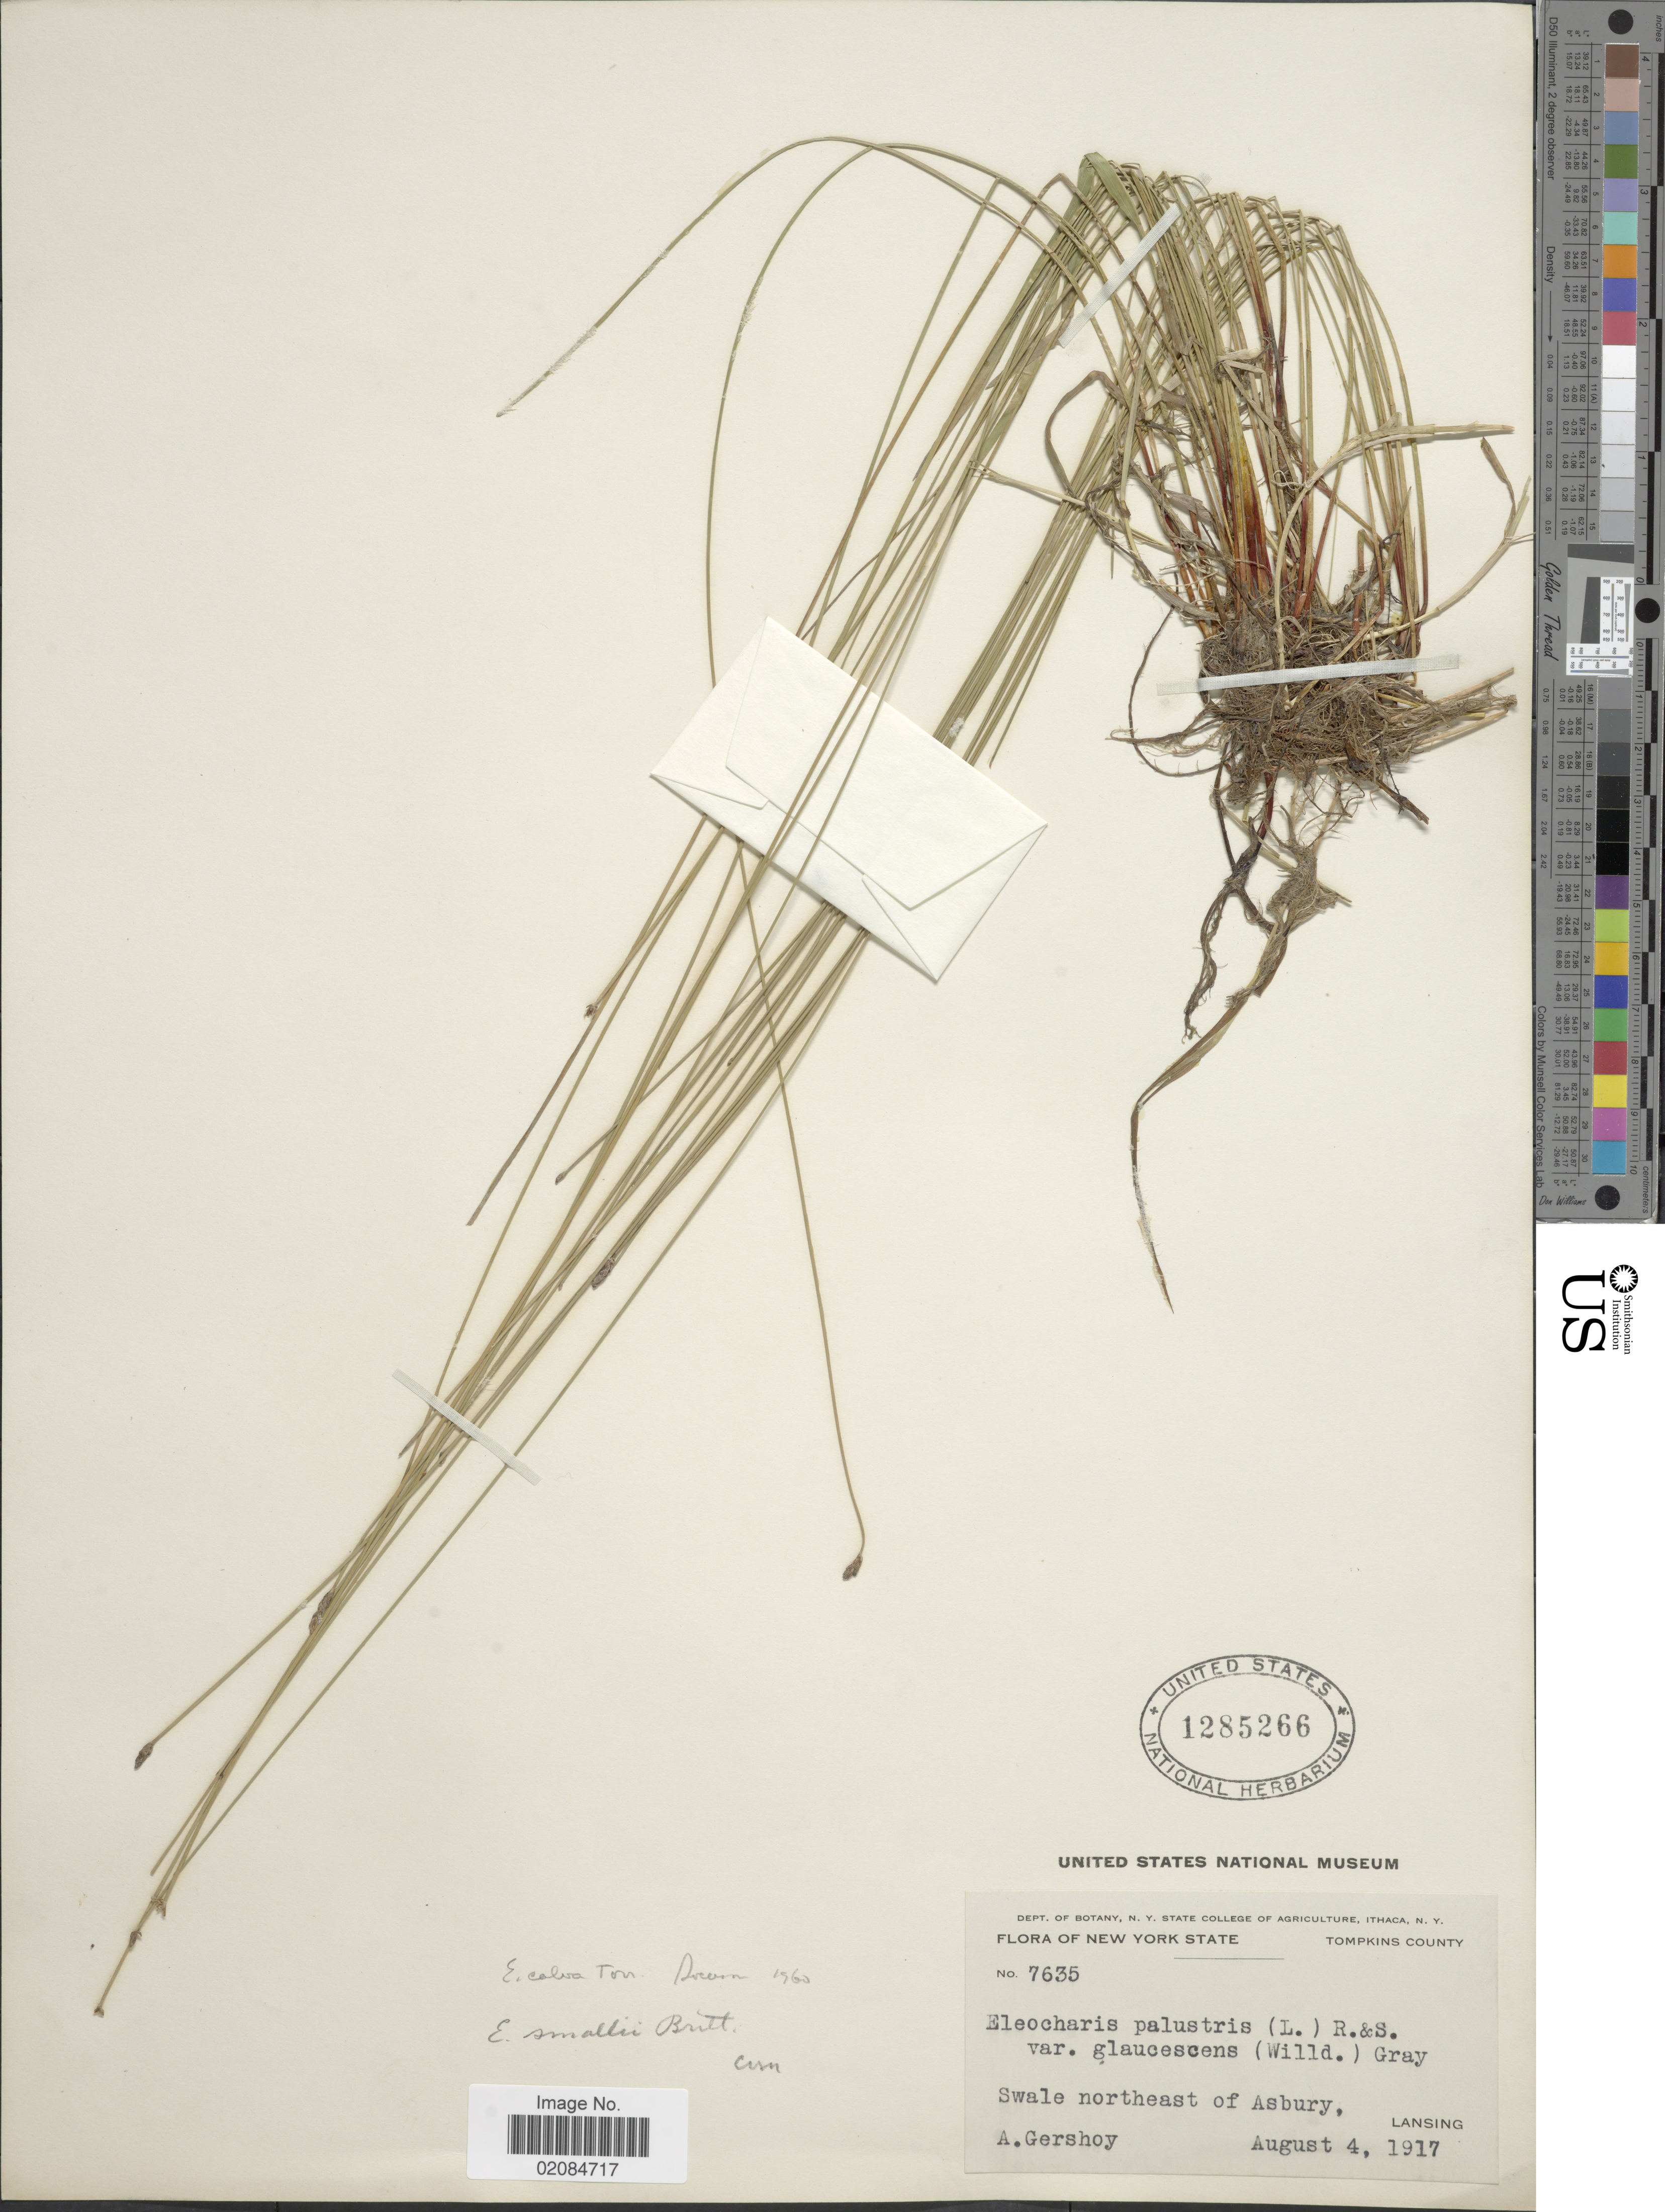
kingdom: Plantae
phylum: Tracheophyta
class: Liliopsida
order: Poales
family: Cyperaceae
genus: Eleocharis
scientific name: Eleocharis palustris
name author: (L.) Roem. & Schult.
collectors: A. Gershoy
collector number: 7635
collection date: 1917-08-04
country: United States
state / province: New York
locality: Tompkins County. Swale northeast of Asbury, Lansing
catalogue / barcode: US 1285266